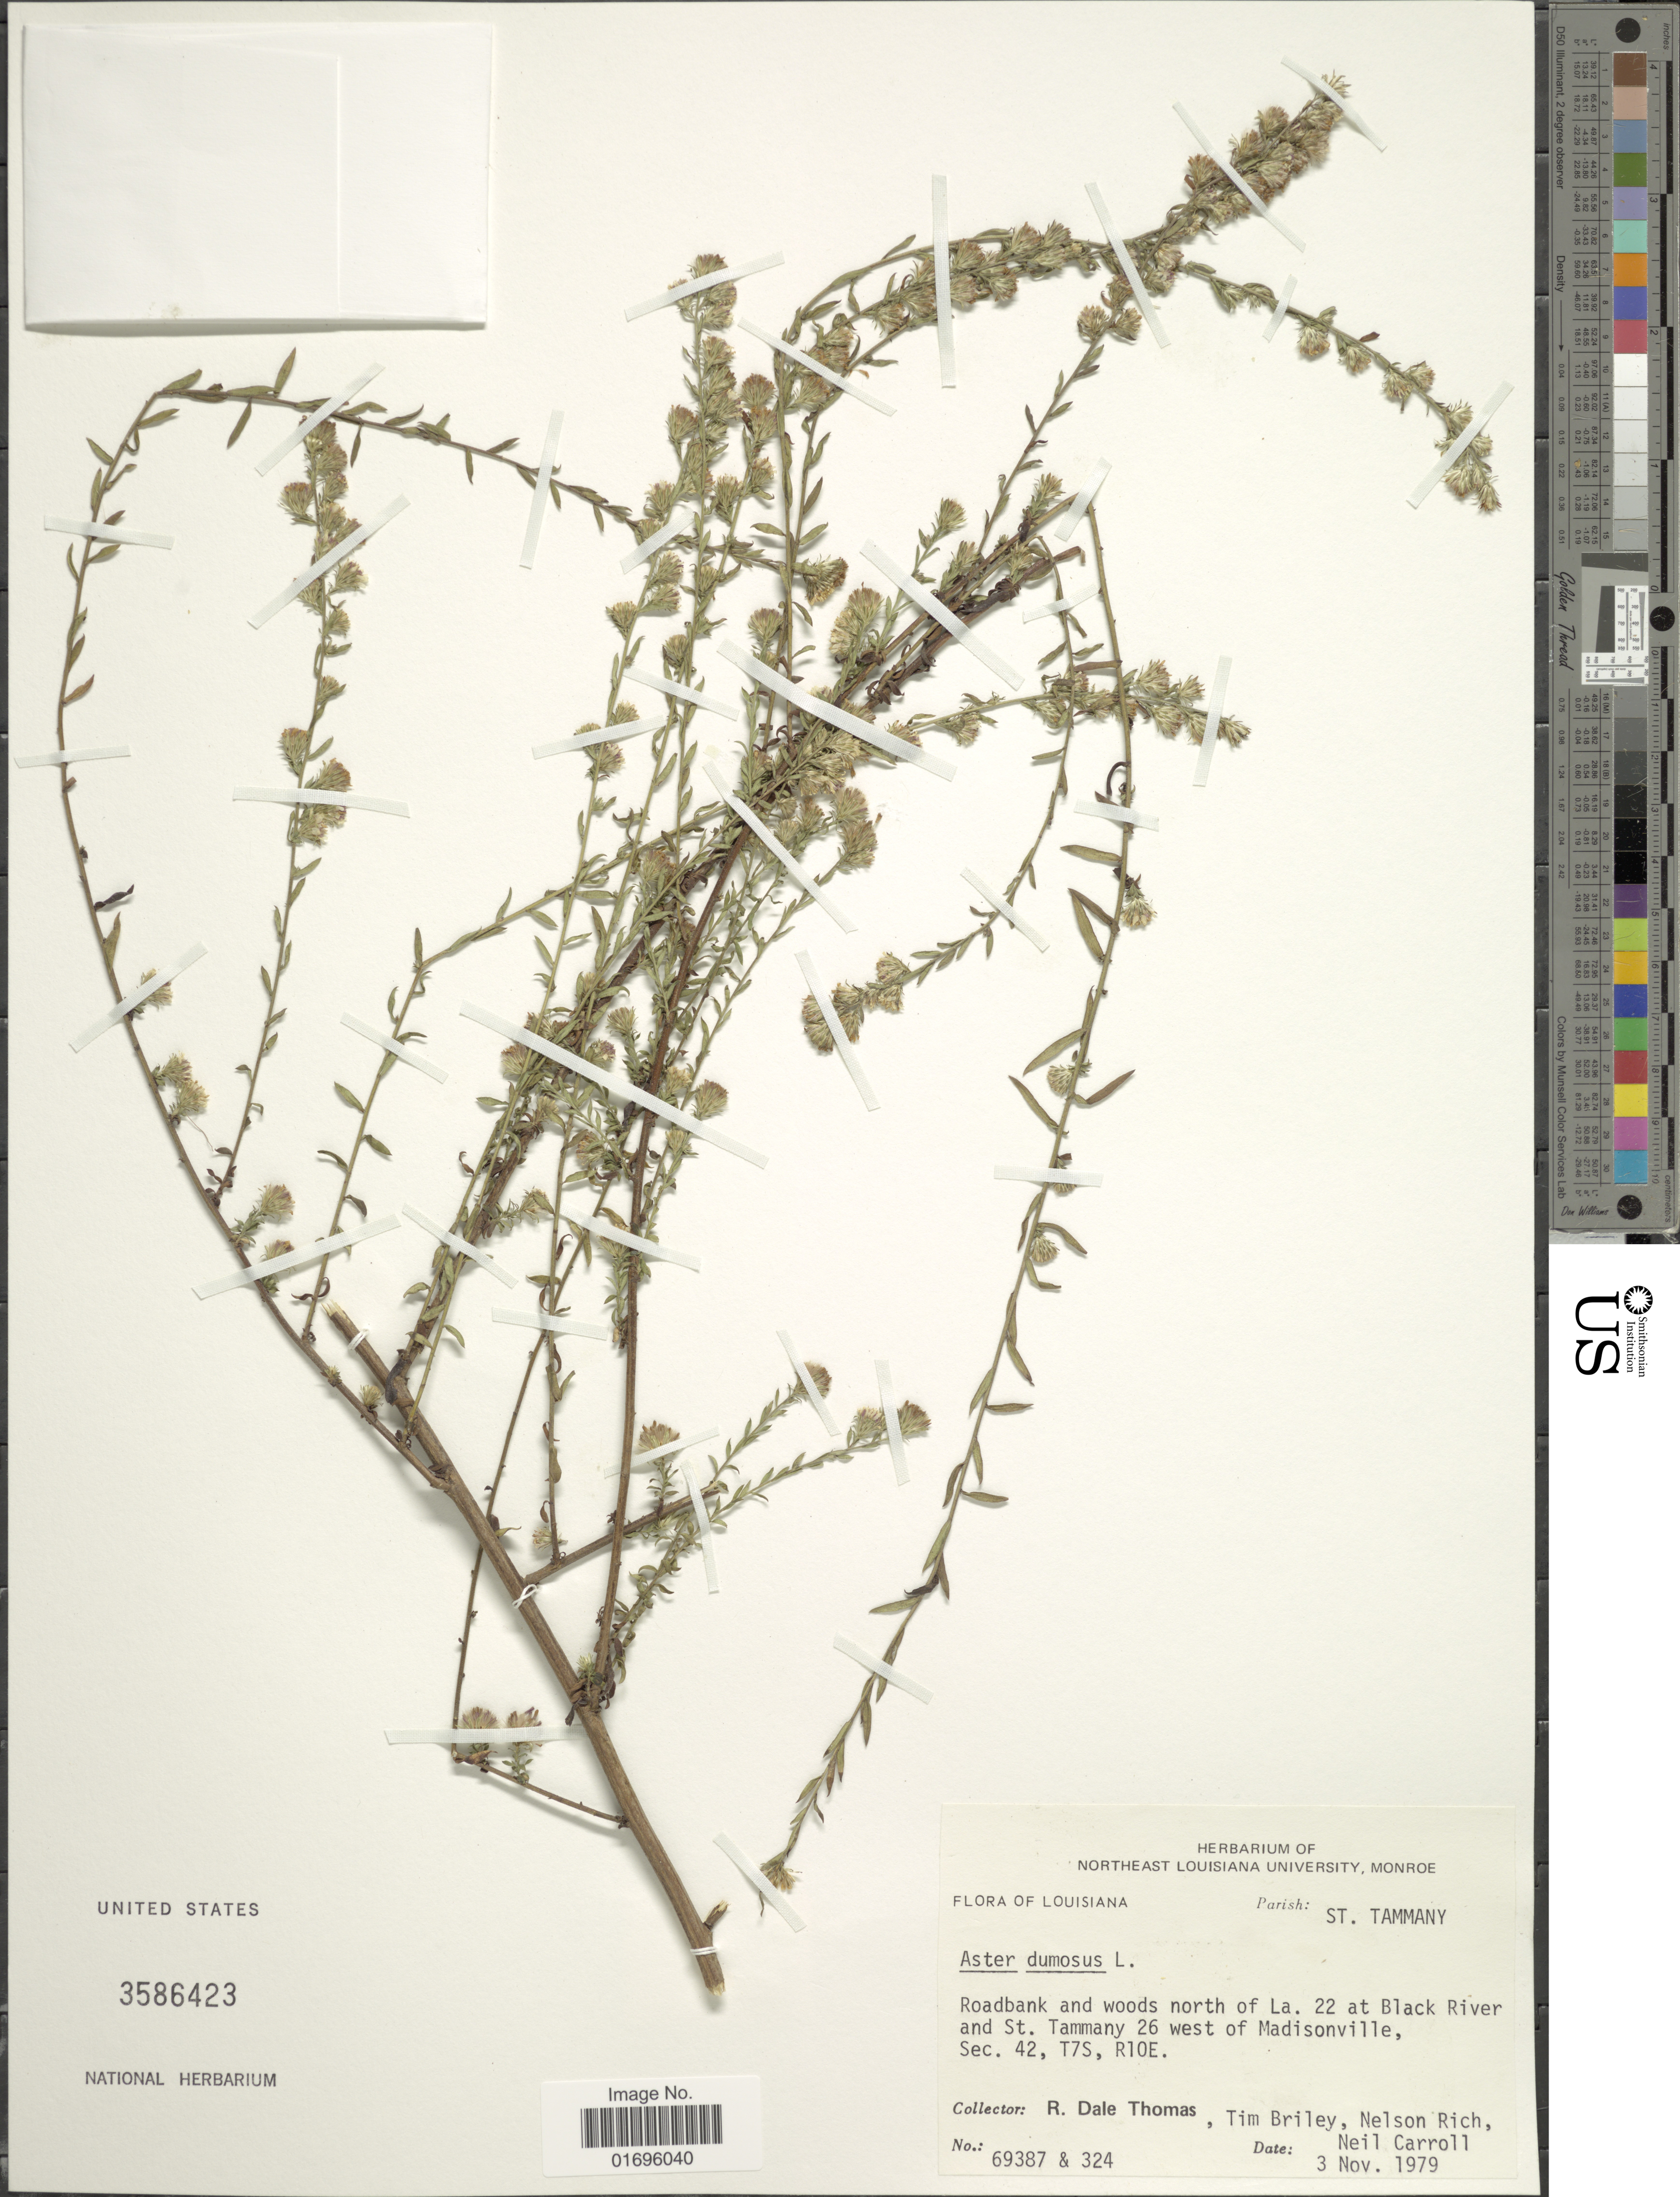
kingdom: Plantae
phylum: Tracheophyta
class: Magnoliopsida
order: Asterales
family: Asteraceae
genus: Aster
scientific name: Aster dumosus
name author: L.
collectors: R. Thomas, T. Briley, N. Rich & N. Carroll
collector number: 69387/324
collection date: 1979-11-03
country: United States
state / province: Louisiana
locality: Parish: St. Tammany. Roadbank and woods north of La. 22 at Black River and St. Tammany 26 west of Madisonville, Sec. 42, T7S, R10E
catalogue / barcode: US 3586423